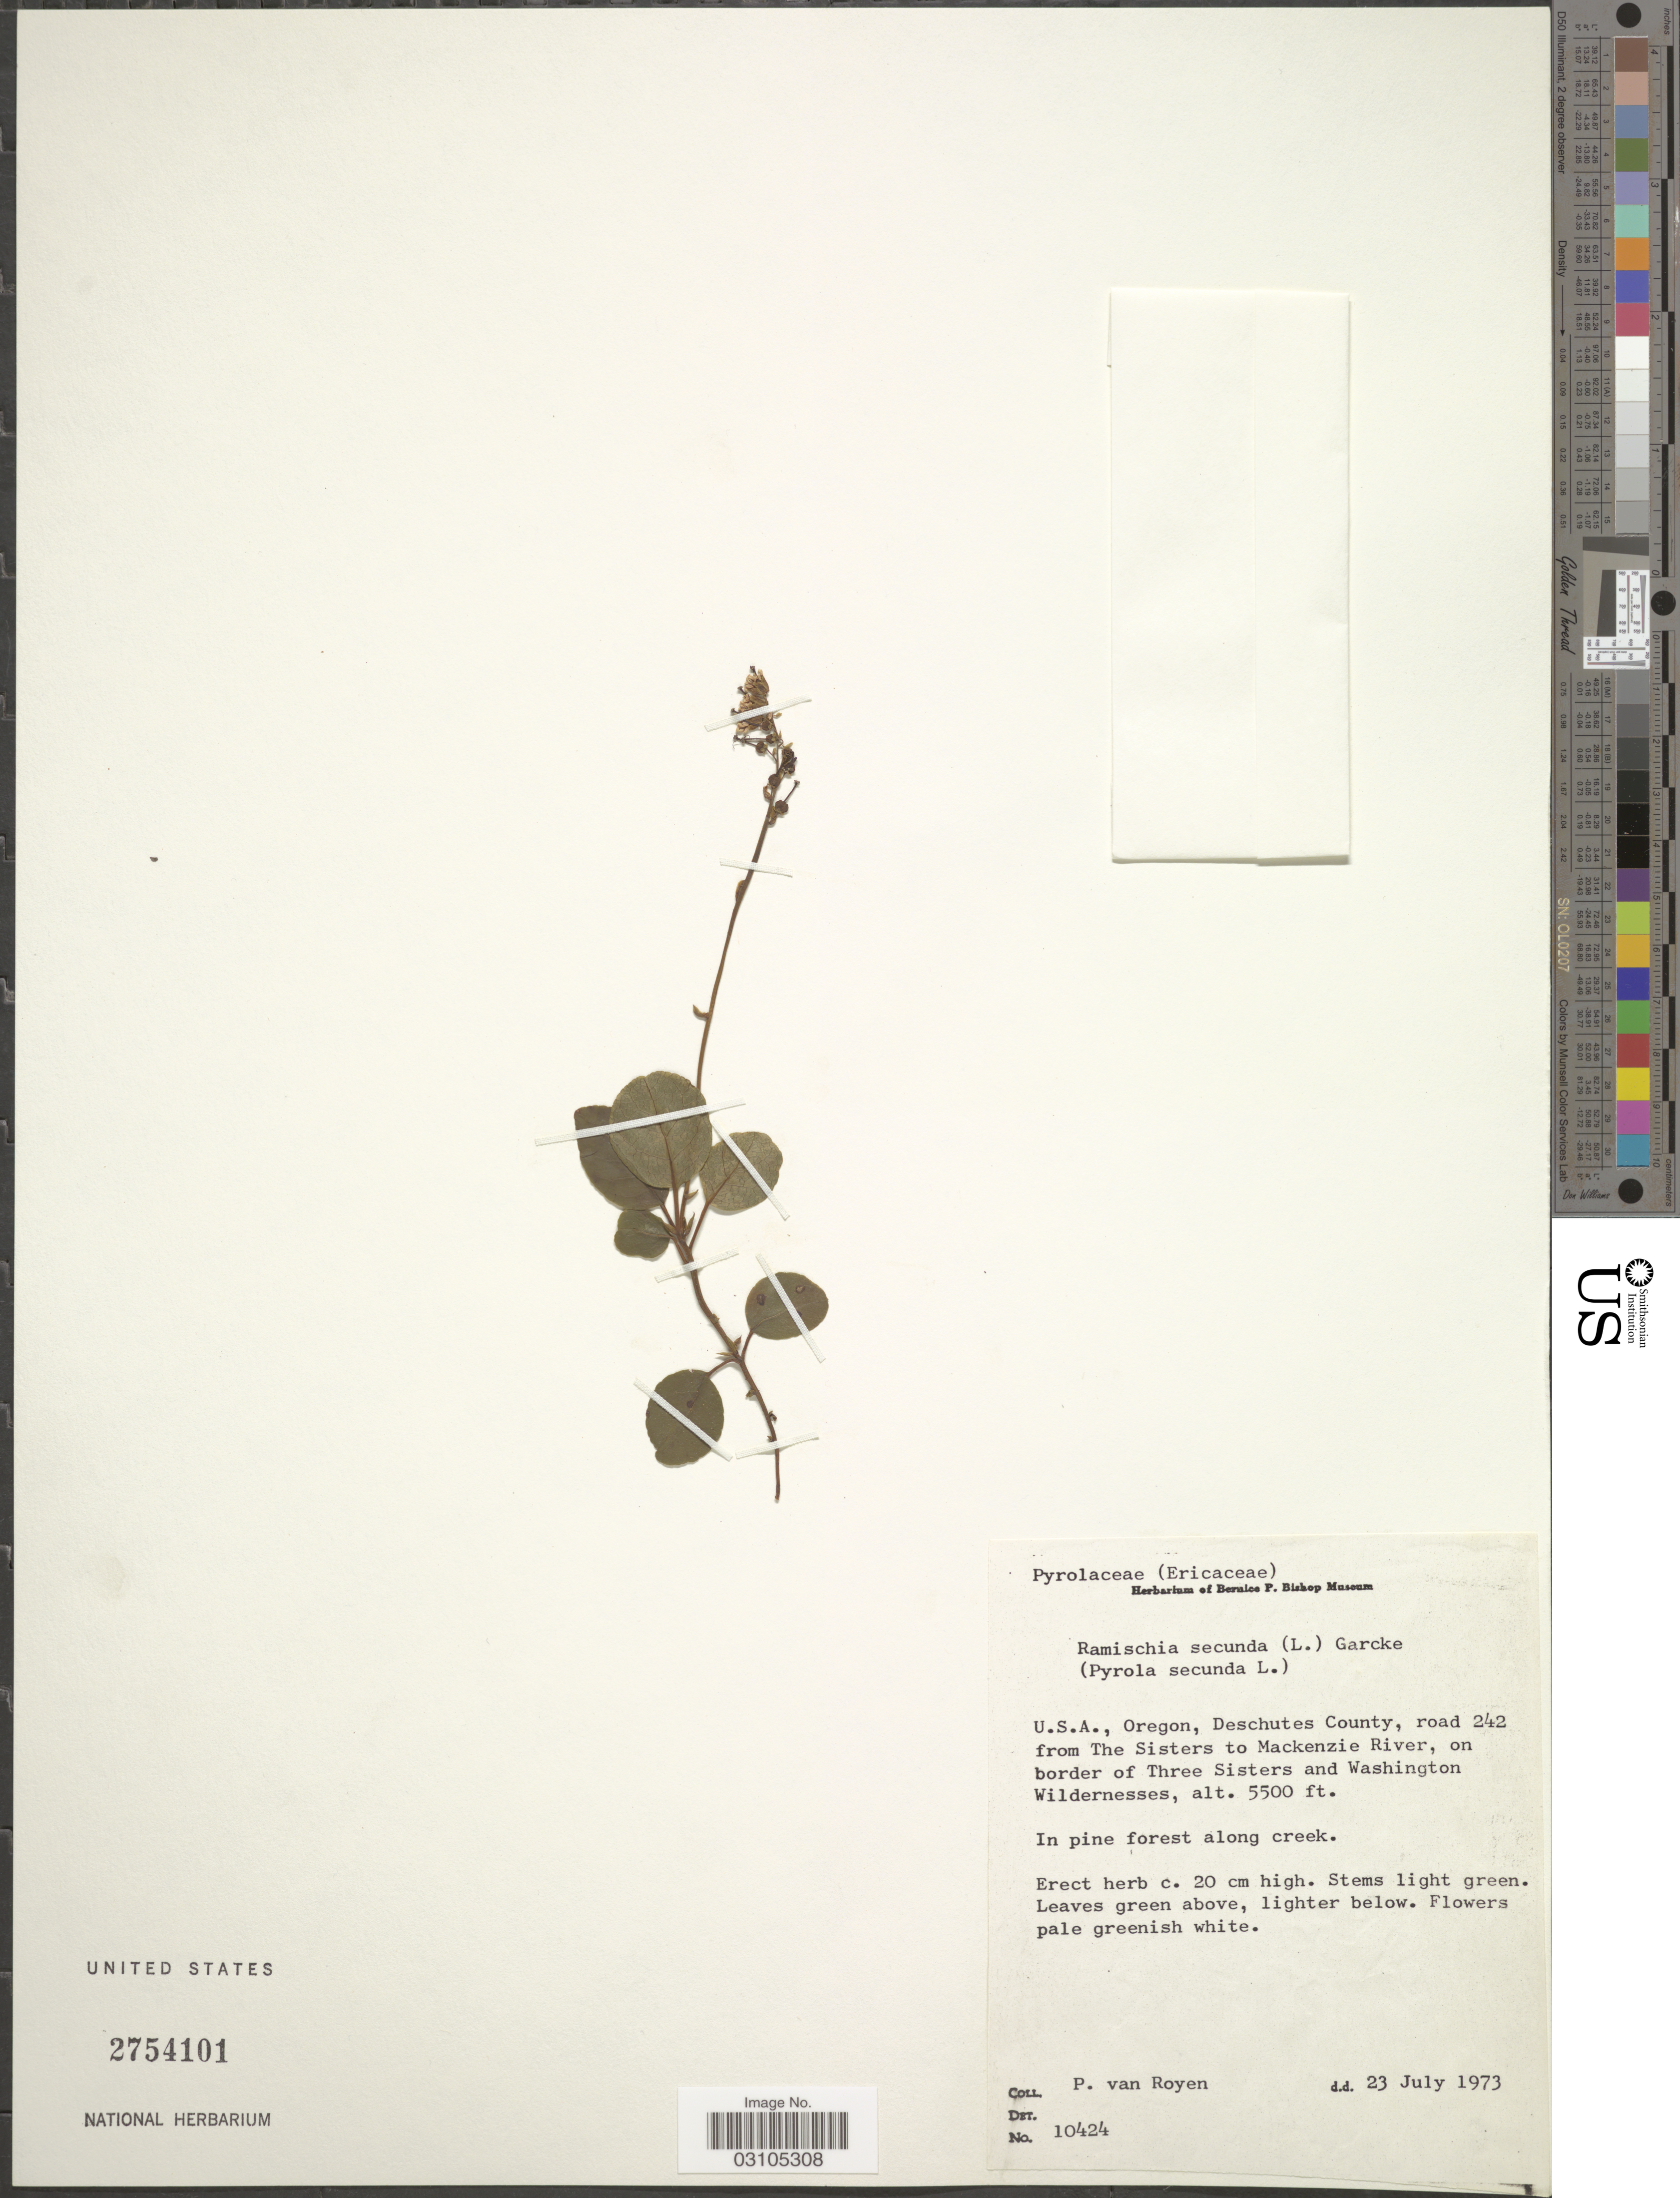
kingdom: Plantae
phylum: Tracheophyta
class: Magnoliopsida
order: Ericales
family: Ericaceae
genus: Orthilia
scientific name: Orthilia secunda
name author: (L.) House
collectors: P. van Royen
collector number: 10424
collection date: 1973-07-23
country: United States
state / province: Oregon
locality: Deschutes County, road 242 from The Sisters to Mackenzie River, on border of Three Sisters and Washington Wildernesses.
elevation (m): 1676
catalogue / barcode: US 2754101